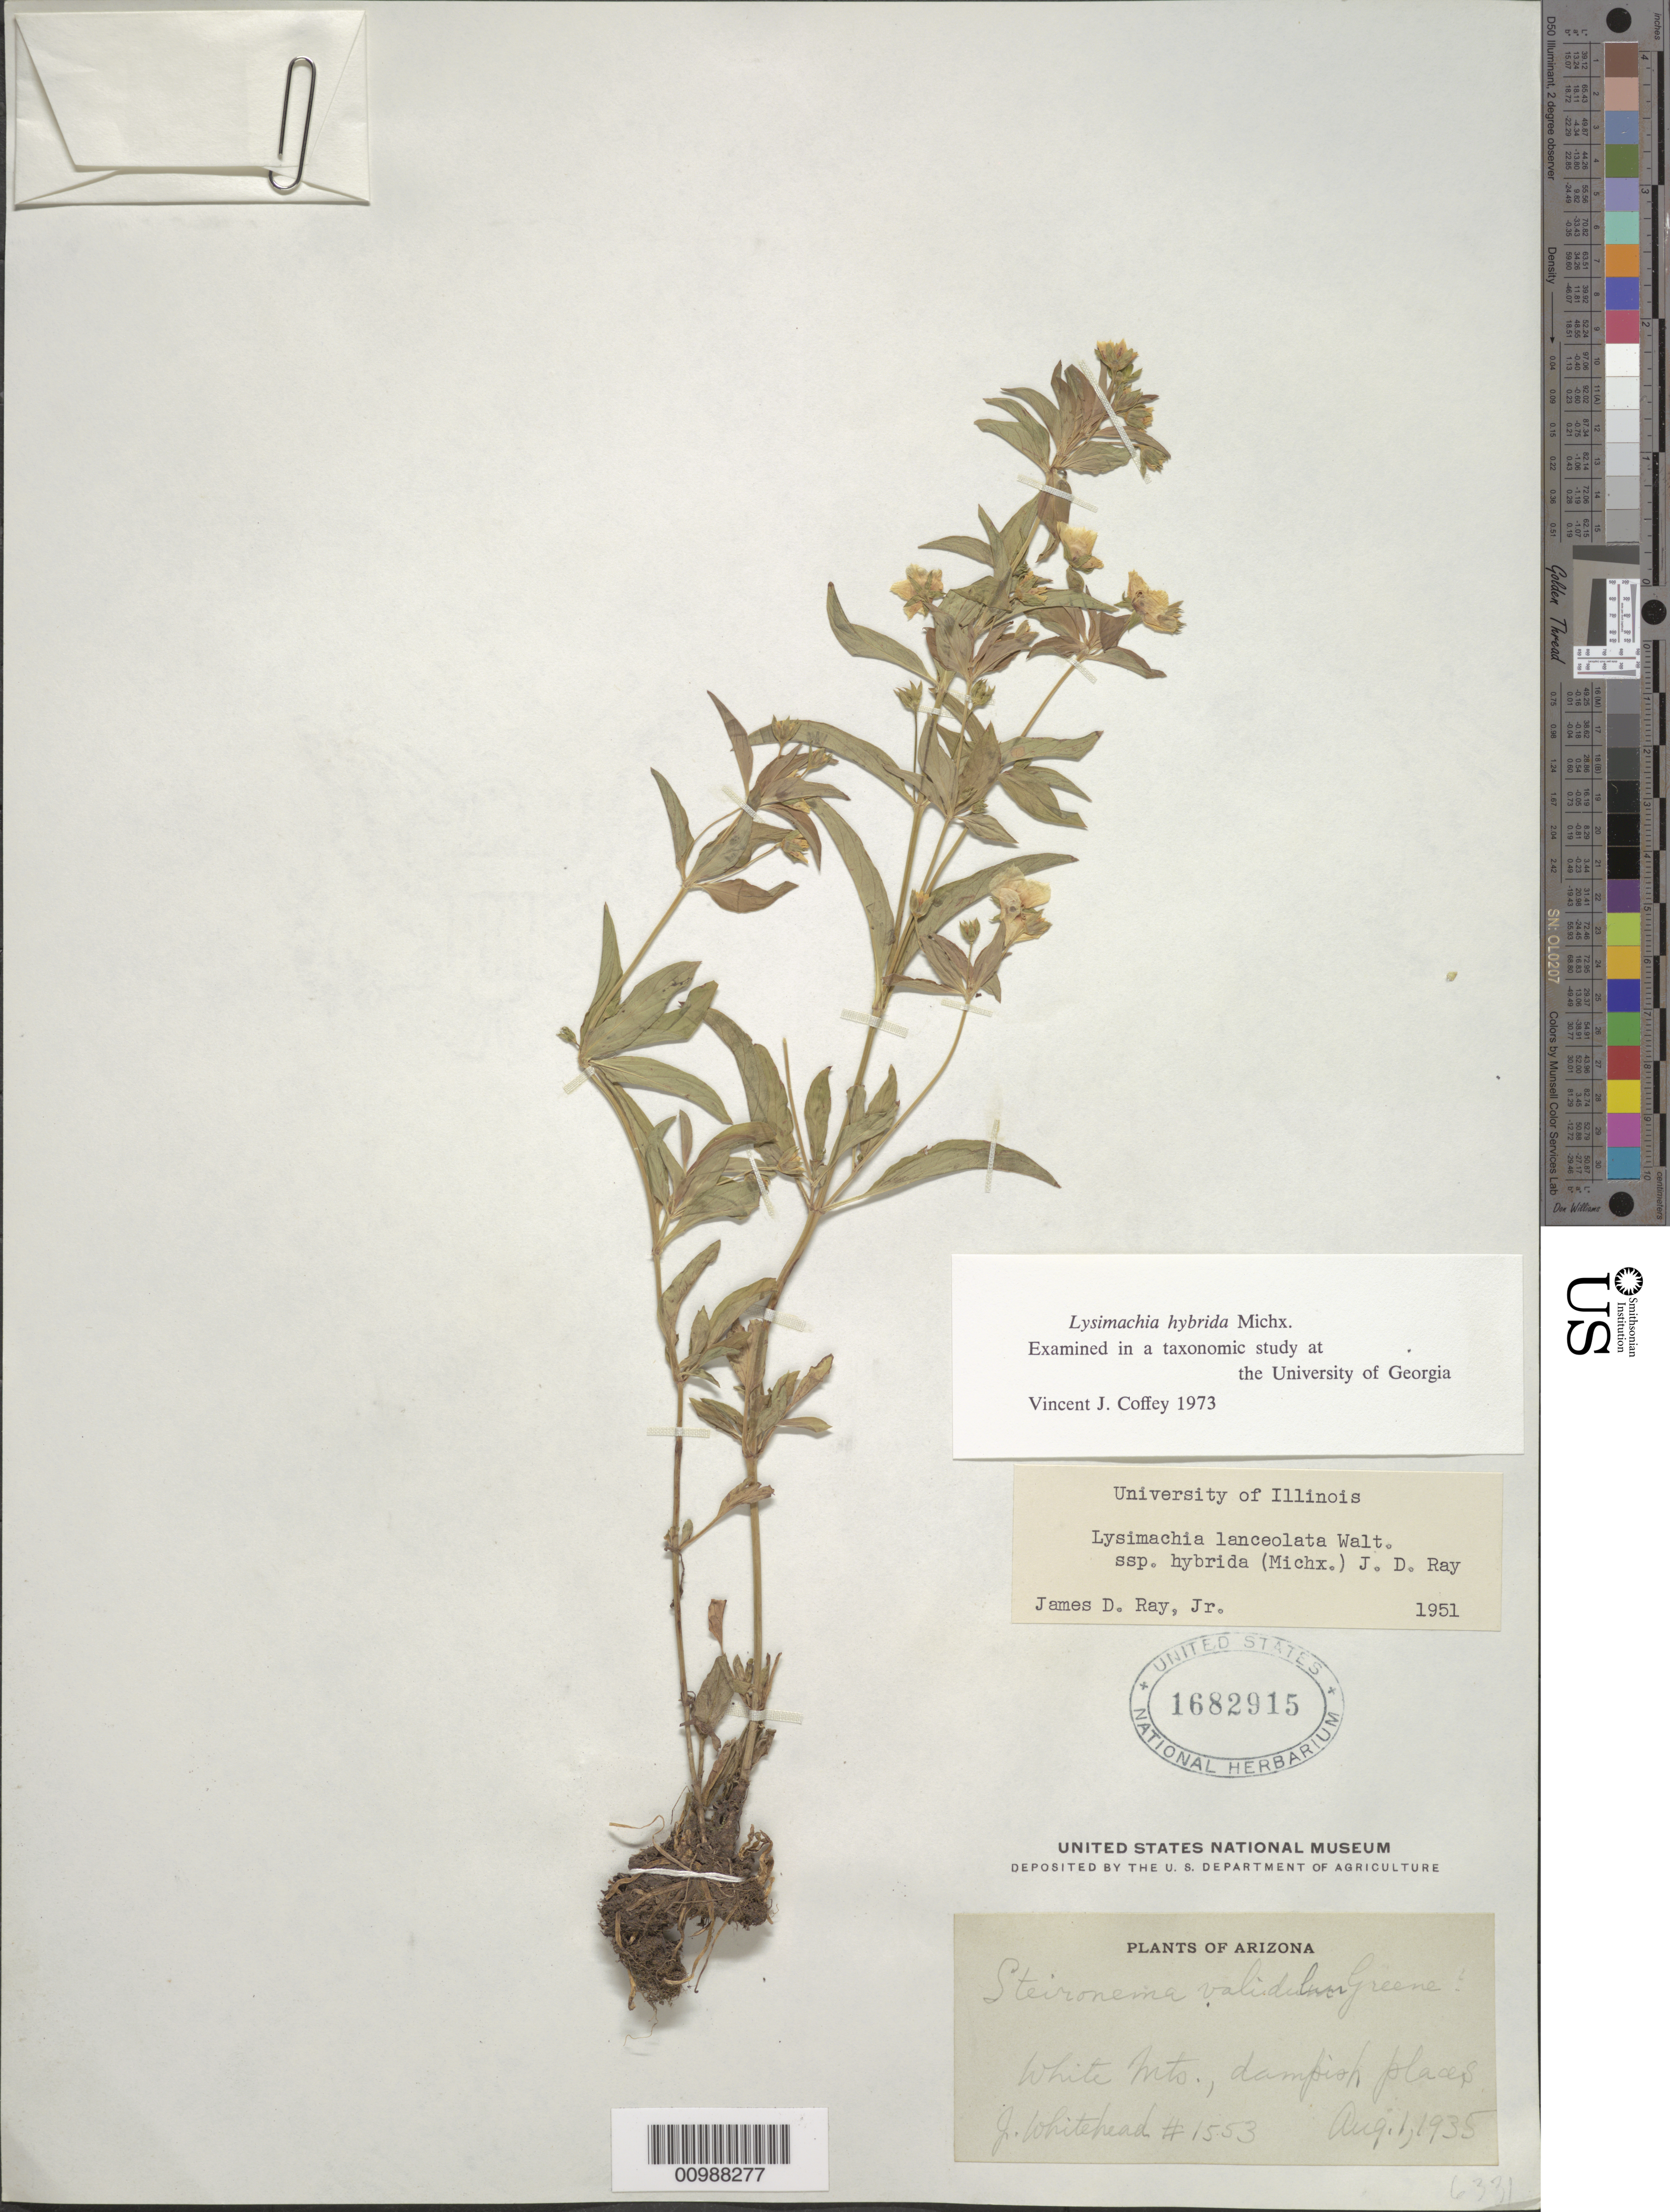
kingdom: Plantae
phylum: Tracheophyta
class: Magnoliopsida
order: Ericales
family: Primulaceae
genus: Lysimachia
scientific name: Lysimachia hybrida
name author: Michx.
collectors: J. Whitehead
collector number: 1553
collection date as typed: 01 Aug 1935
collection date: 1935-08-01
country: United States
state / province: Arizona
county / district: Navajo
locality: White Mts., dampish places.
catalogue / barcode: US 1682915